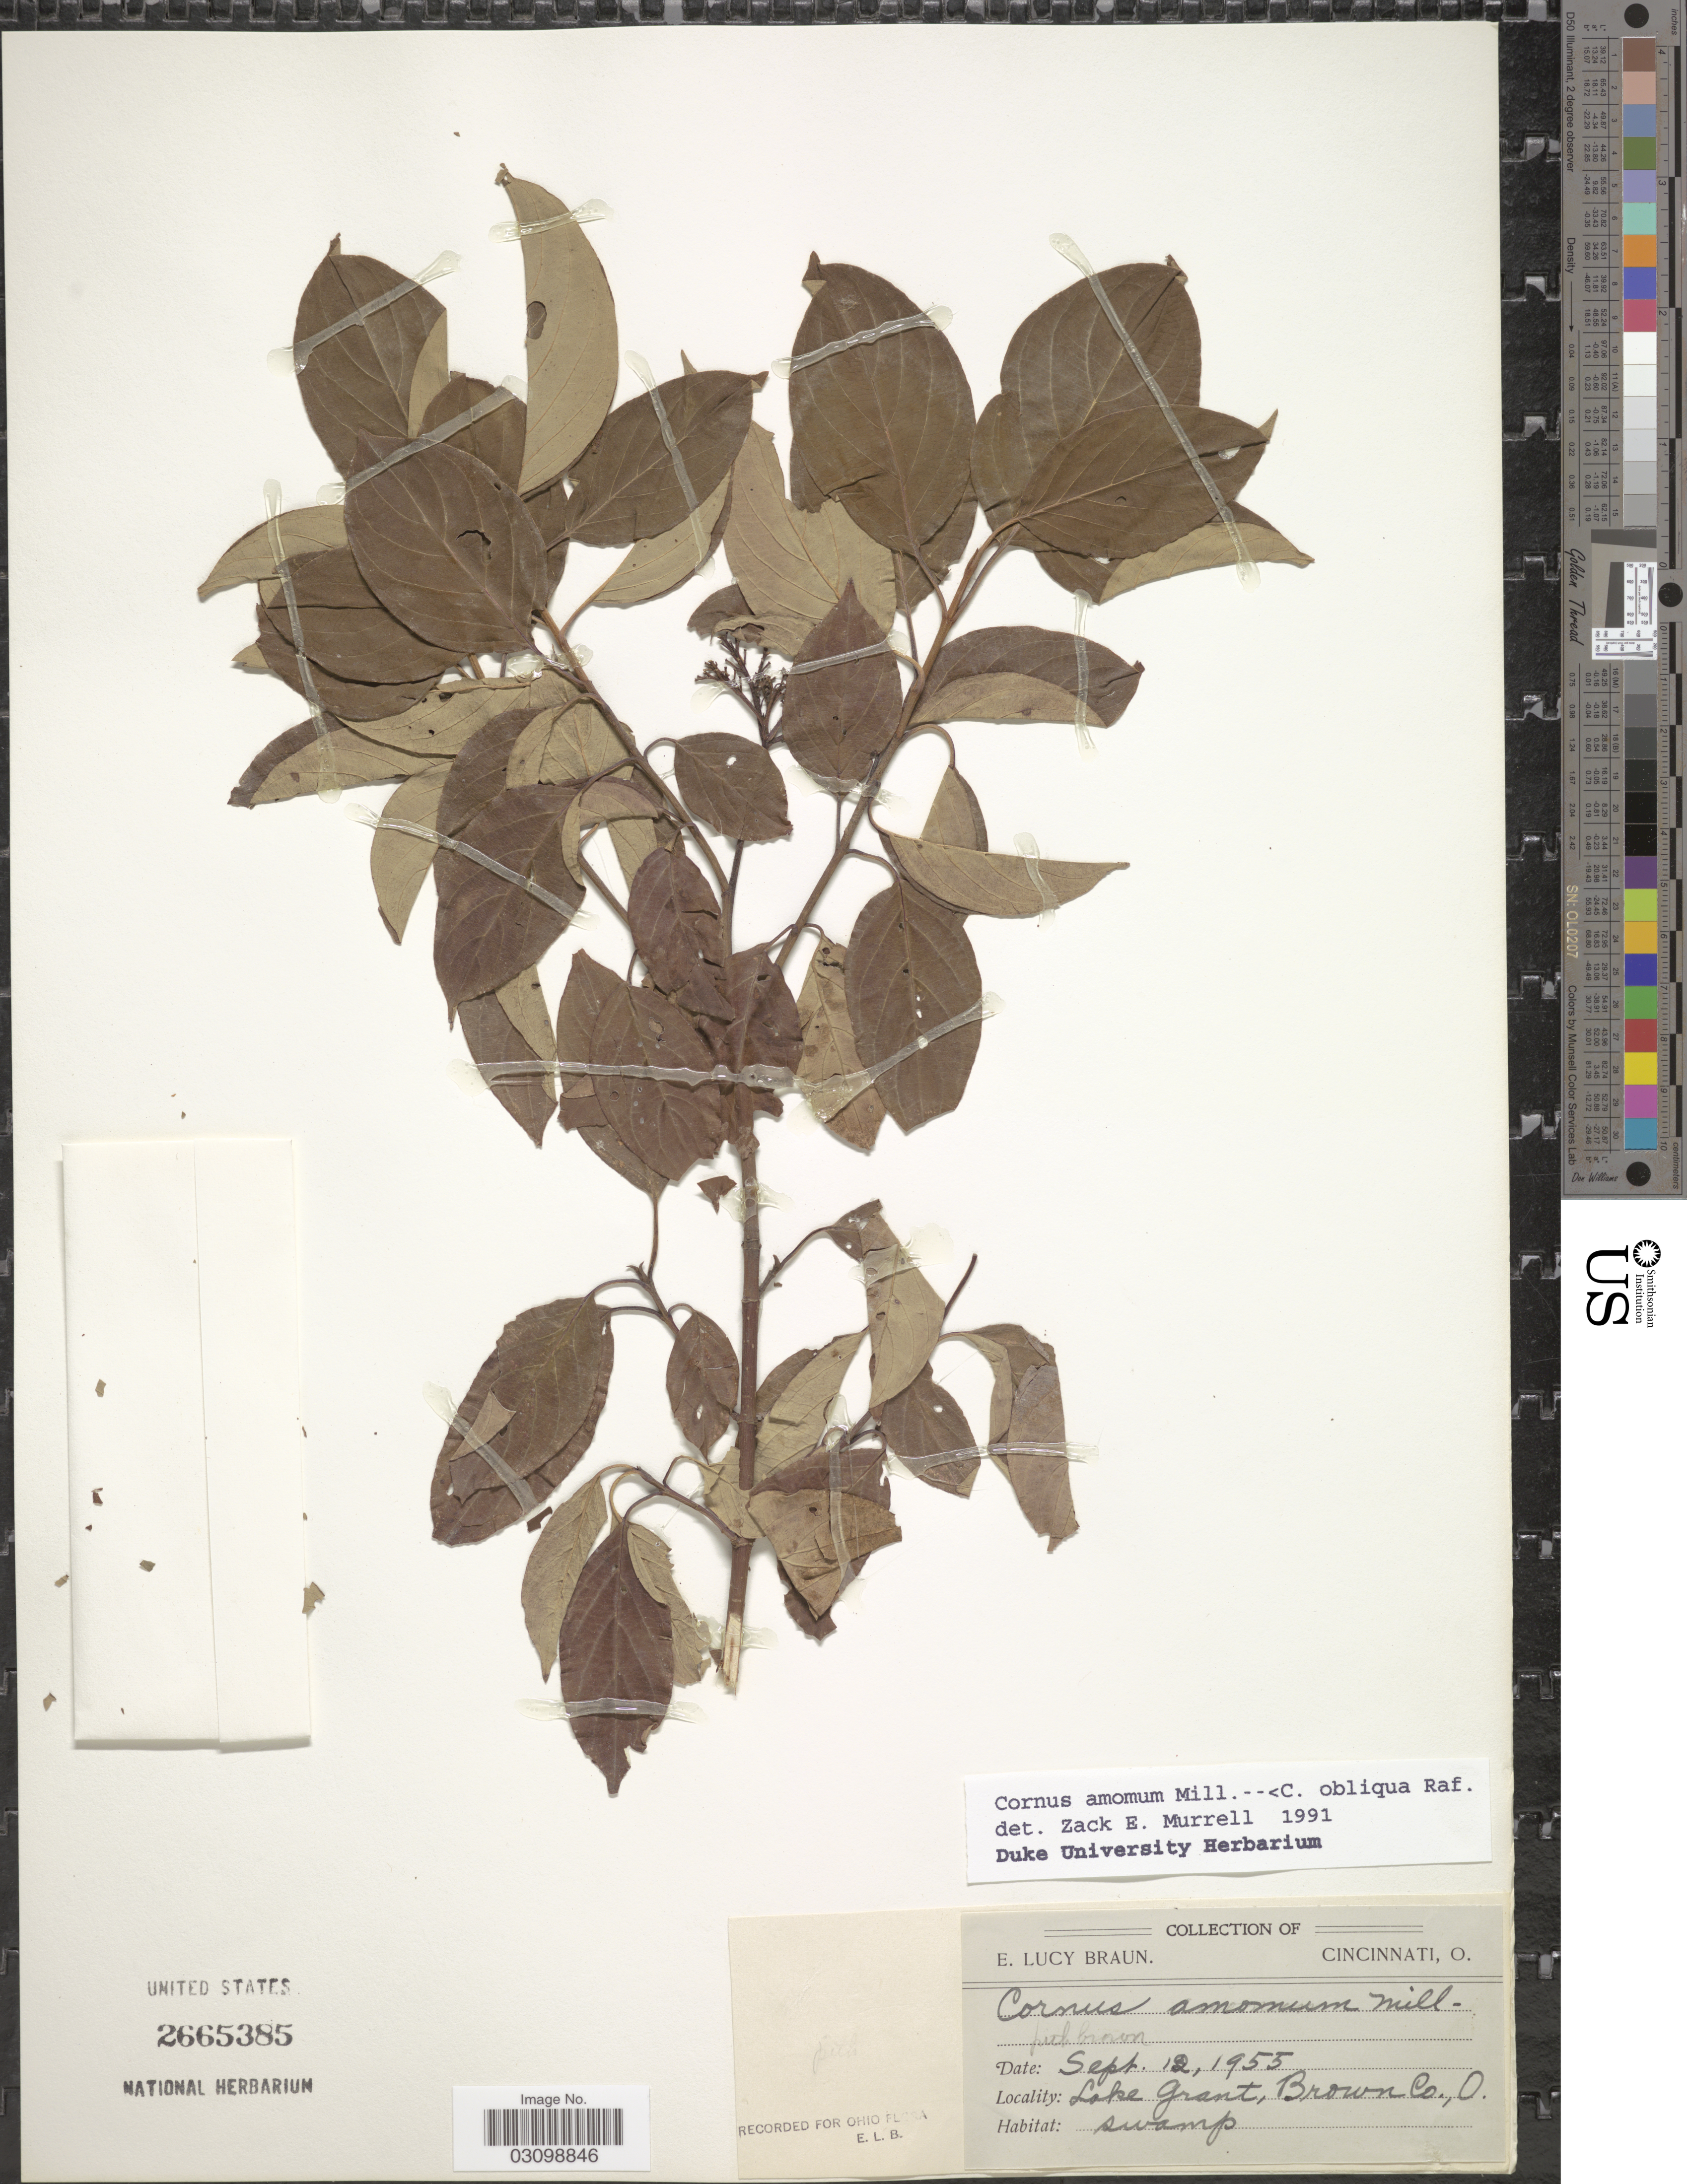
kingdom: Plantae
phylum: Tracheophyta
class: Magnoliopsida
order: Cornales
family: Cornaceae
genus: Cornus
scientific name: Cornus amomum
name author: Mill.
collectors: E. L. Braun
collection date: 1955-09-12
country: United States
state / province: Ohio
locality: Lake Grant, Brown Co., O.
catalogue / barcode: US 2665385